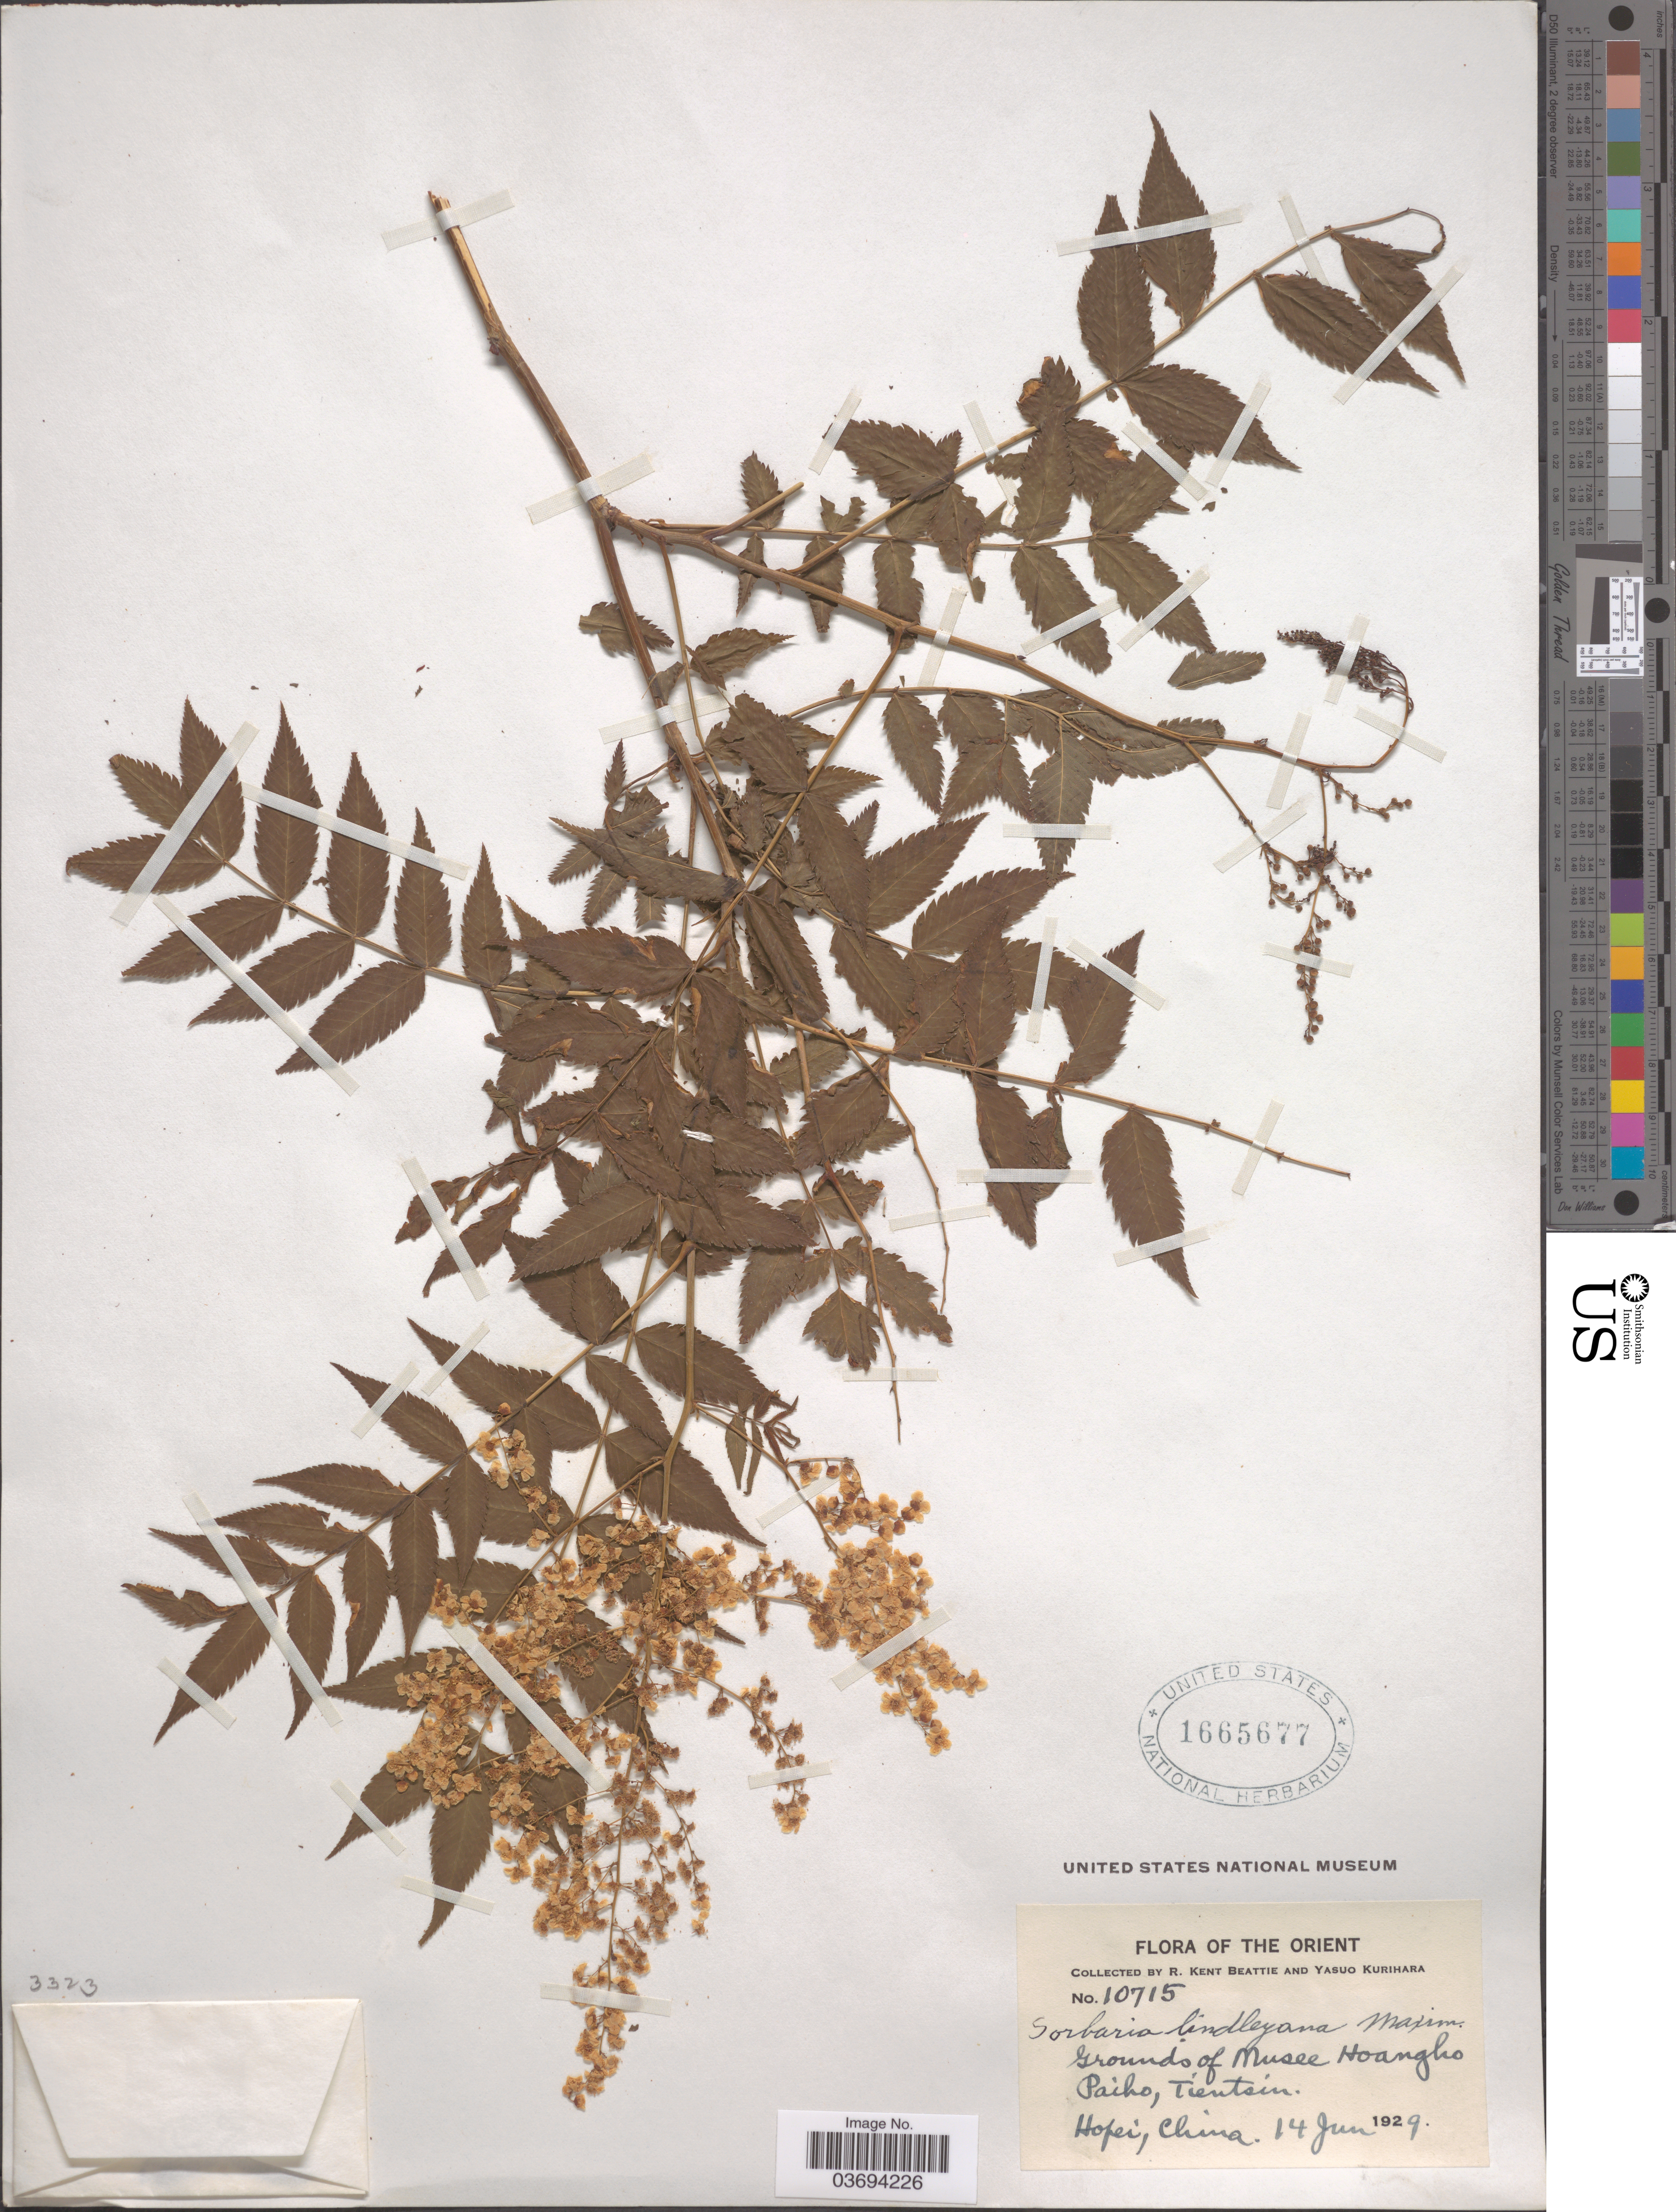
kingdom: Plantae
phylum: Tracheophyta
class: Magnoliopsida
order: Rosales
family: Rosaceae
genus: Sorbaria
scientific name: Sorbaria arborea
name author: C.K. Schneid.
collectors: R. K. Beattie & Y. Kurihara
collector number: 10715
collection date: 1929-06-14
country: China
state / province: Hebei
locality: The Orient. Grounds of Musee Hoangho. Paiho, Tientsin. Hopei.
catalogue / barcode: US 1665677